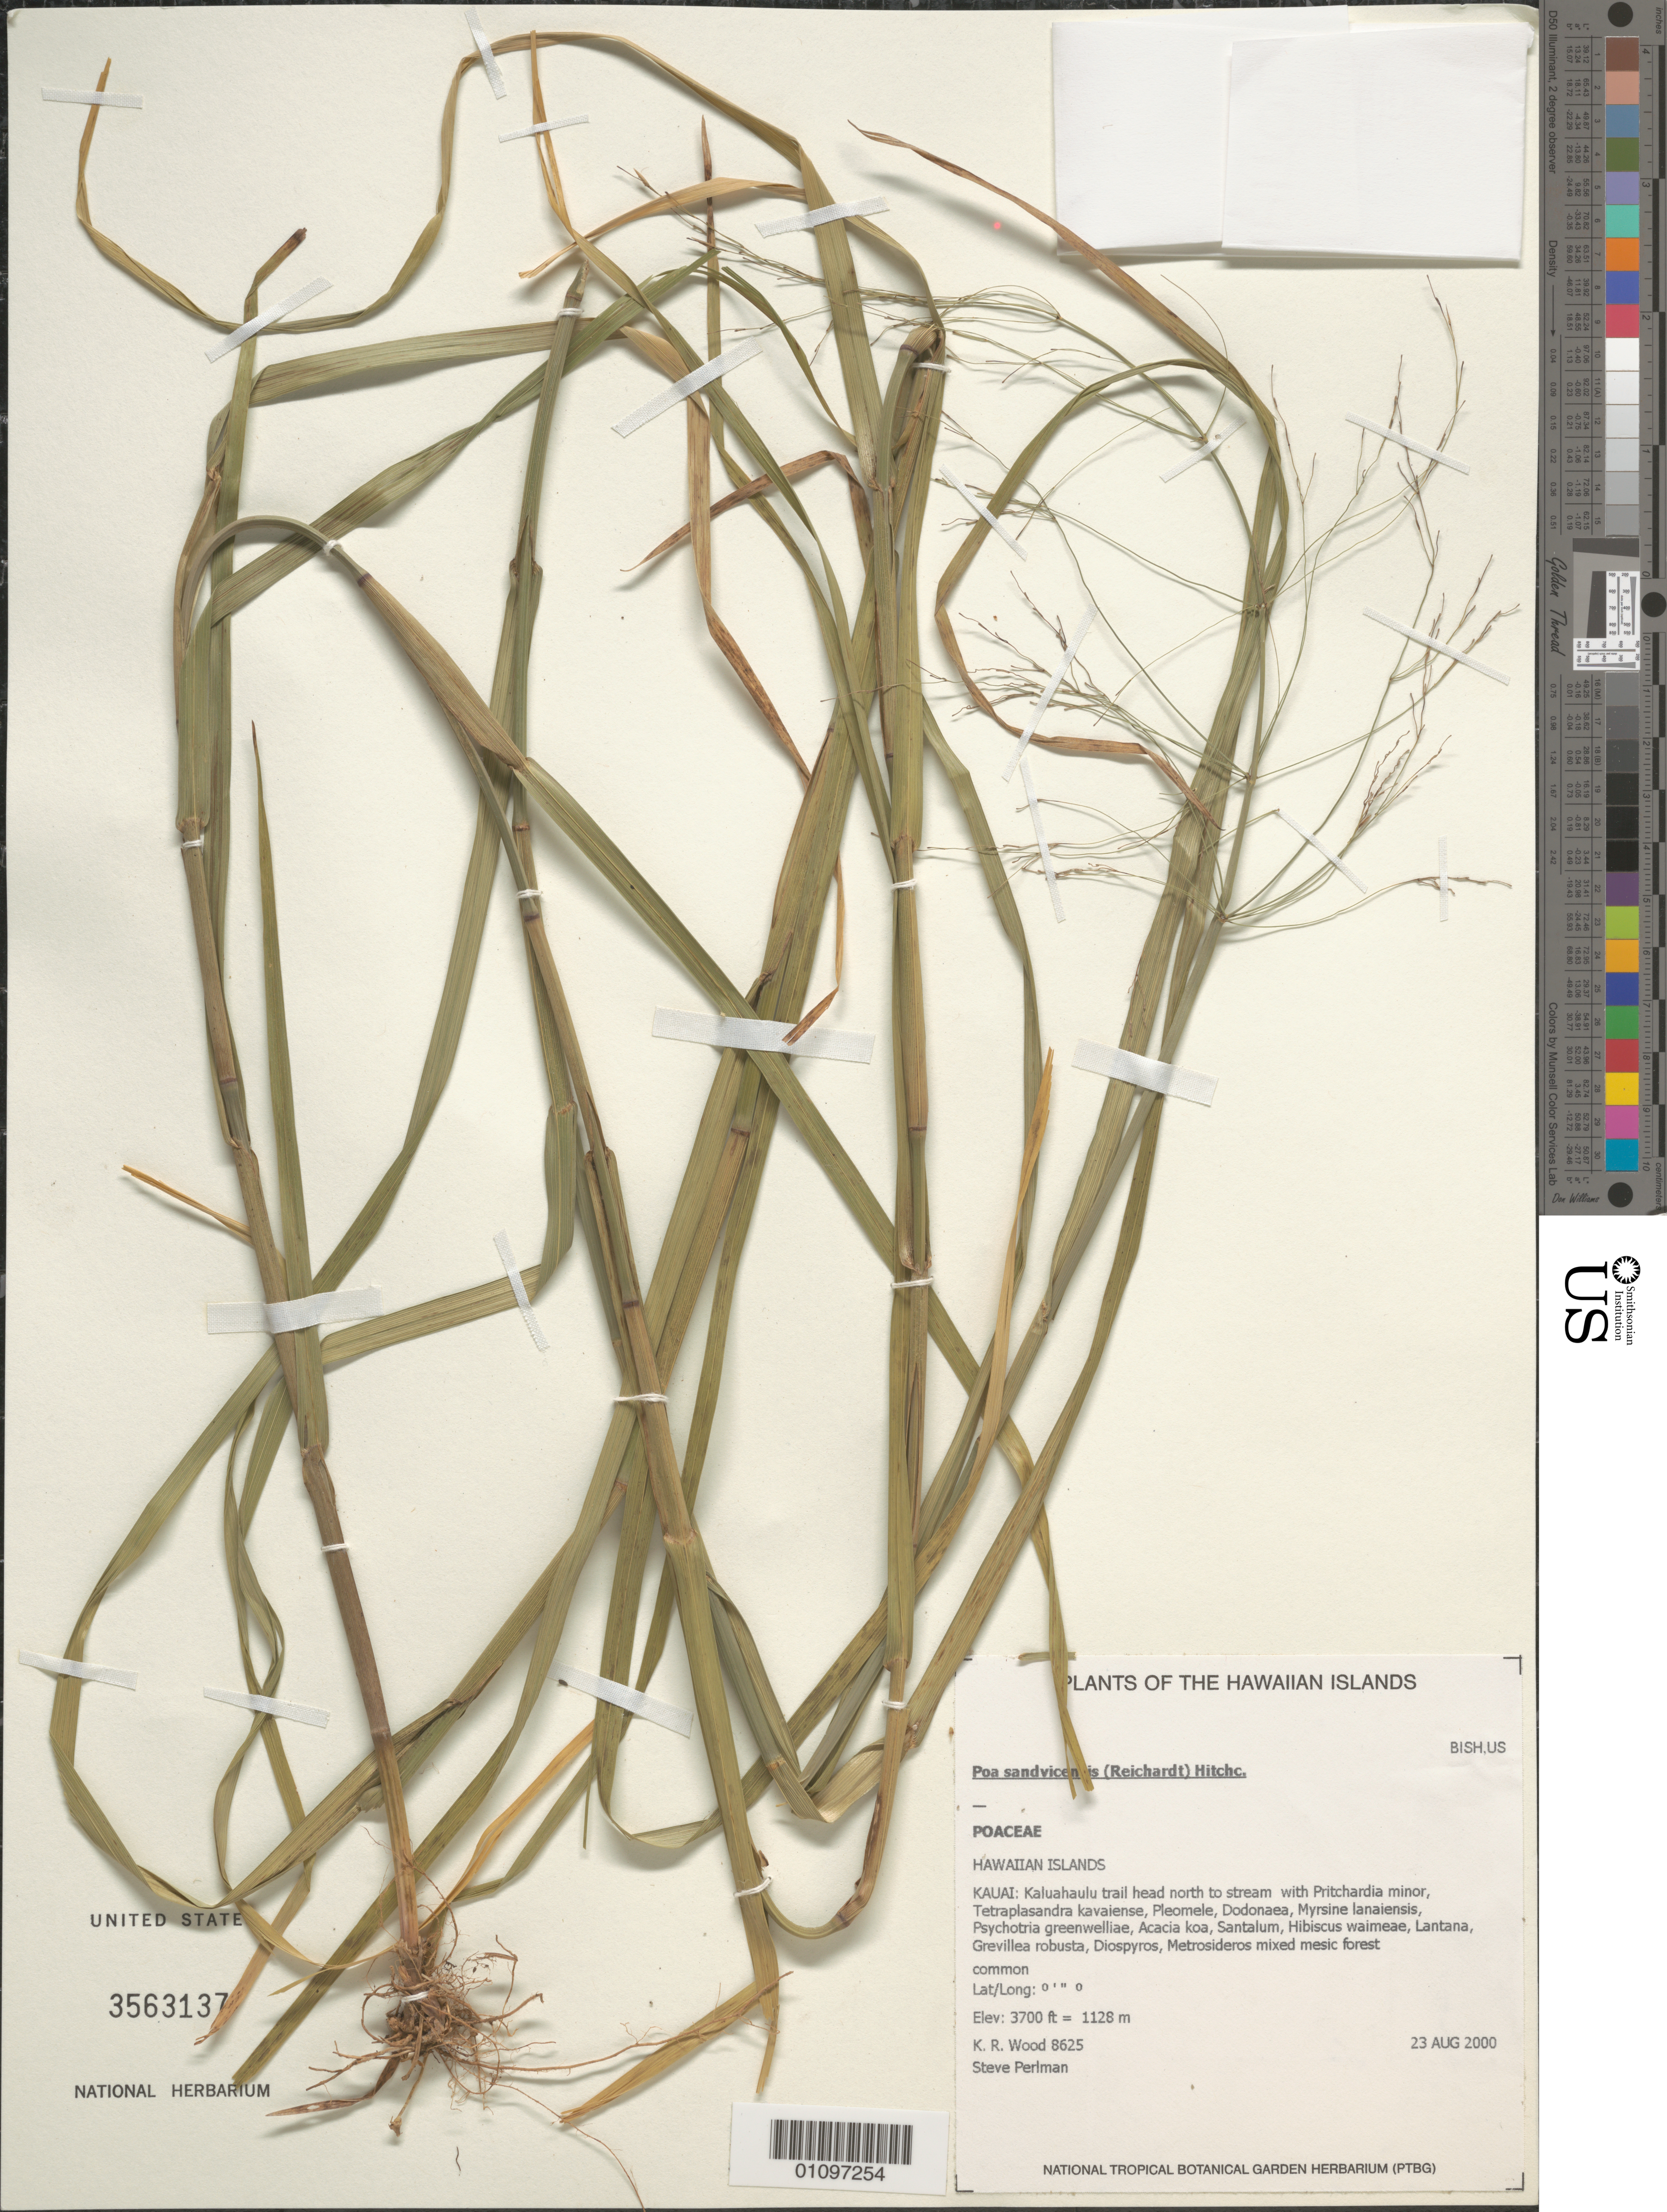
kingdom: Plantae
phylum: Tracheophyta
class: Liliopsida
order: Poales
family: Poaceae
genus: Poa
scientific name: Poa sandvicensis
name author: (Reich) Hitchc.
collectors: K. R. Wood & S. P. Perlman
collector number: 8625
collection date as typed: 23 Aug 2000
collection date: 2000-08-23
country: United States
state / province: Hawaii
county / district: Kaui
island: Kaua'i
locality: Kaluahaulu trail head north to stream.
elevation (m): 1128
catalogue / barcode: US 3563137